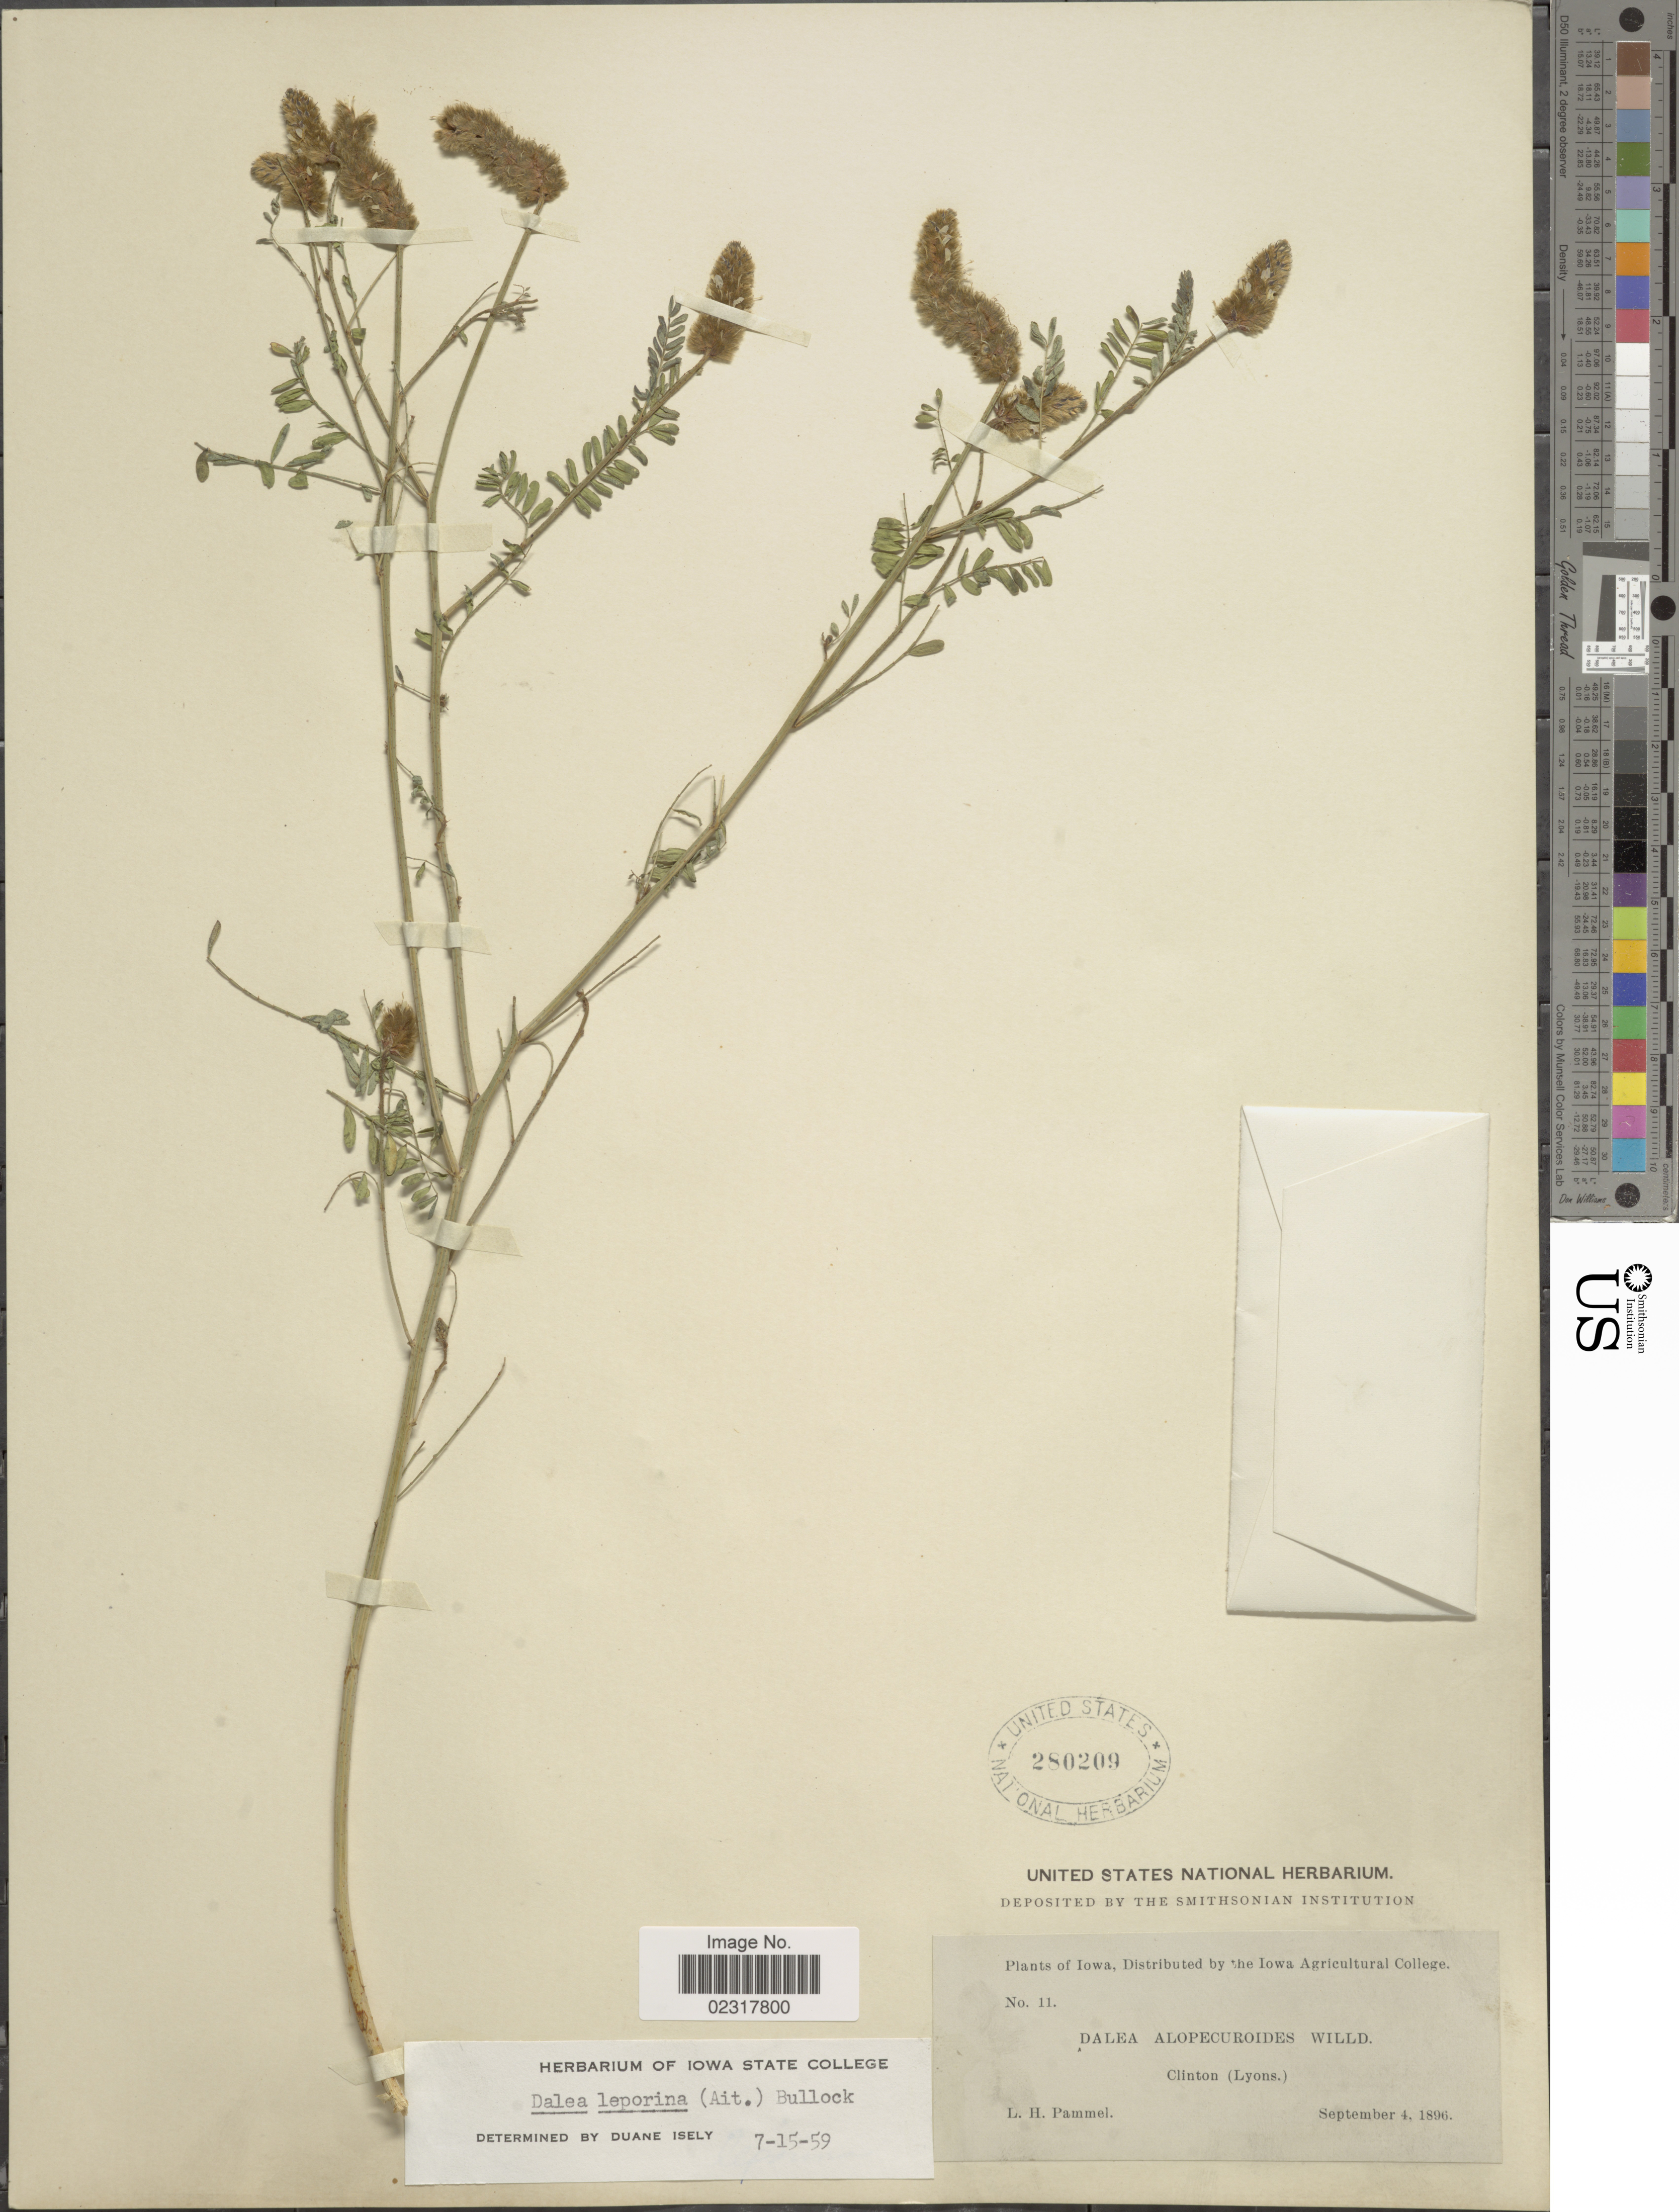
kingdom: Plantae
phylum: Tracheophyta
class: Magnoliopsida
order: Fabales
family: Fabaceae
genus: Dalea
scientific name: Dalea leporina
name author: (Aiton) Bullock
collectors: L. Pammel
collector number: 11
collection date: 1896-09-04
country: United States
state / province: Iowa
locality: Clinton (Lyons.)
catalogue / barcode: US 280209